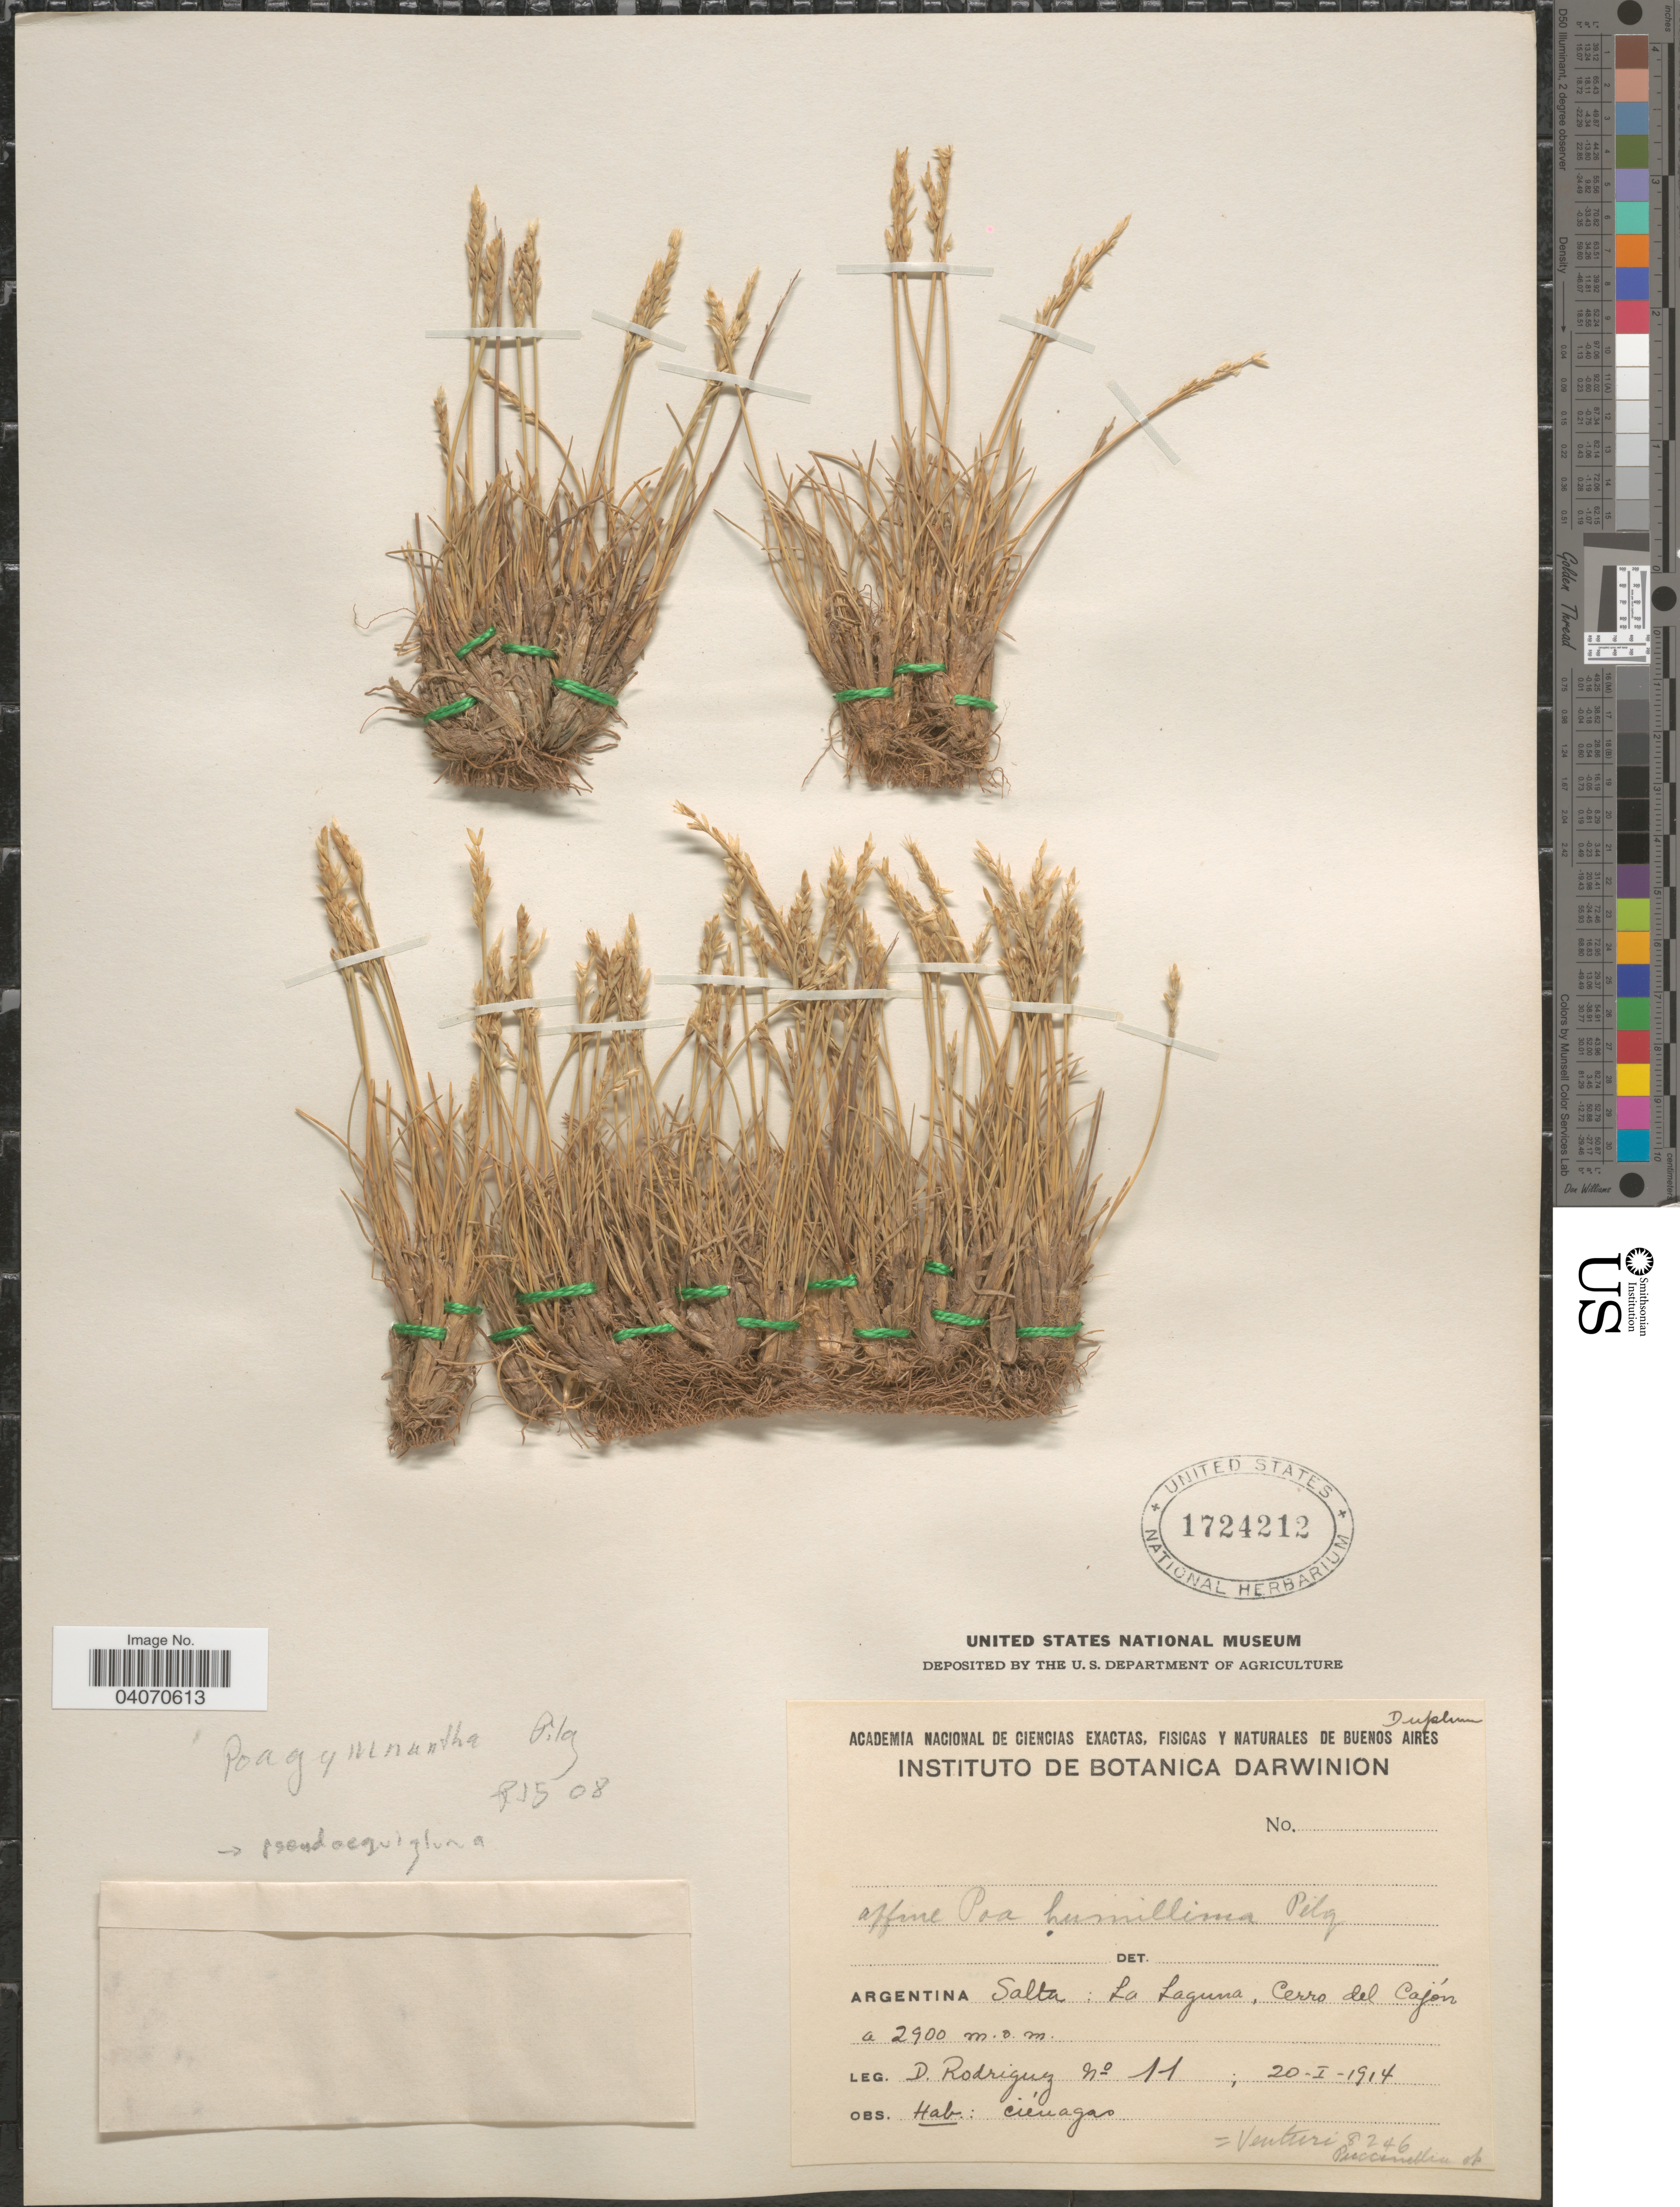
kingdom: Plantae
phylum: Tracheophyta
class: Liliopsida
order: Poales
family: Poaceae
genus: Poa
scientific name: Poa gymnantha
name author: Pilg.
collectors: D. Rodriguez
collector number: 11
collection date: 1914-01-20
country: Argentina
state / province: Salta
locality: La Laguna, Cerro del Cajón.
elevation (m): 2900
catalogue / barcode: US 1724212